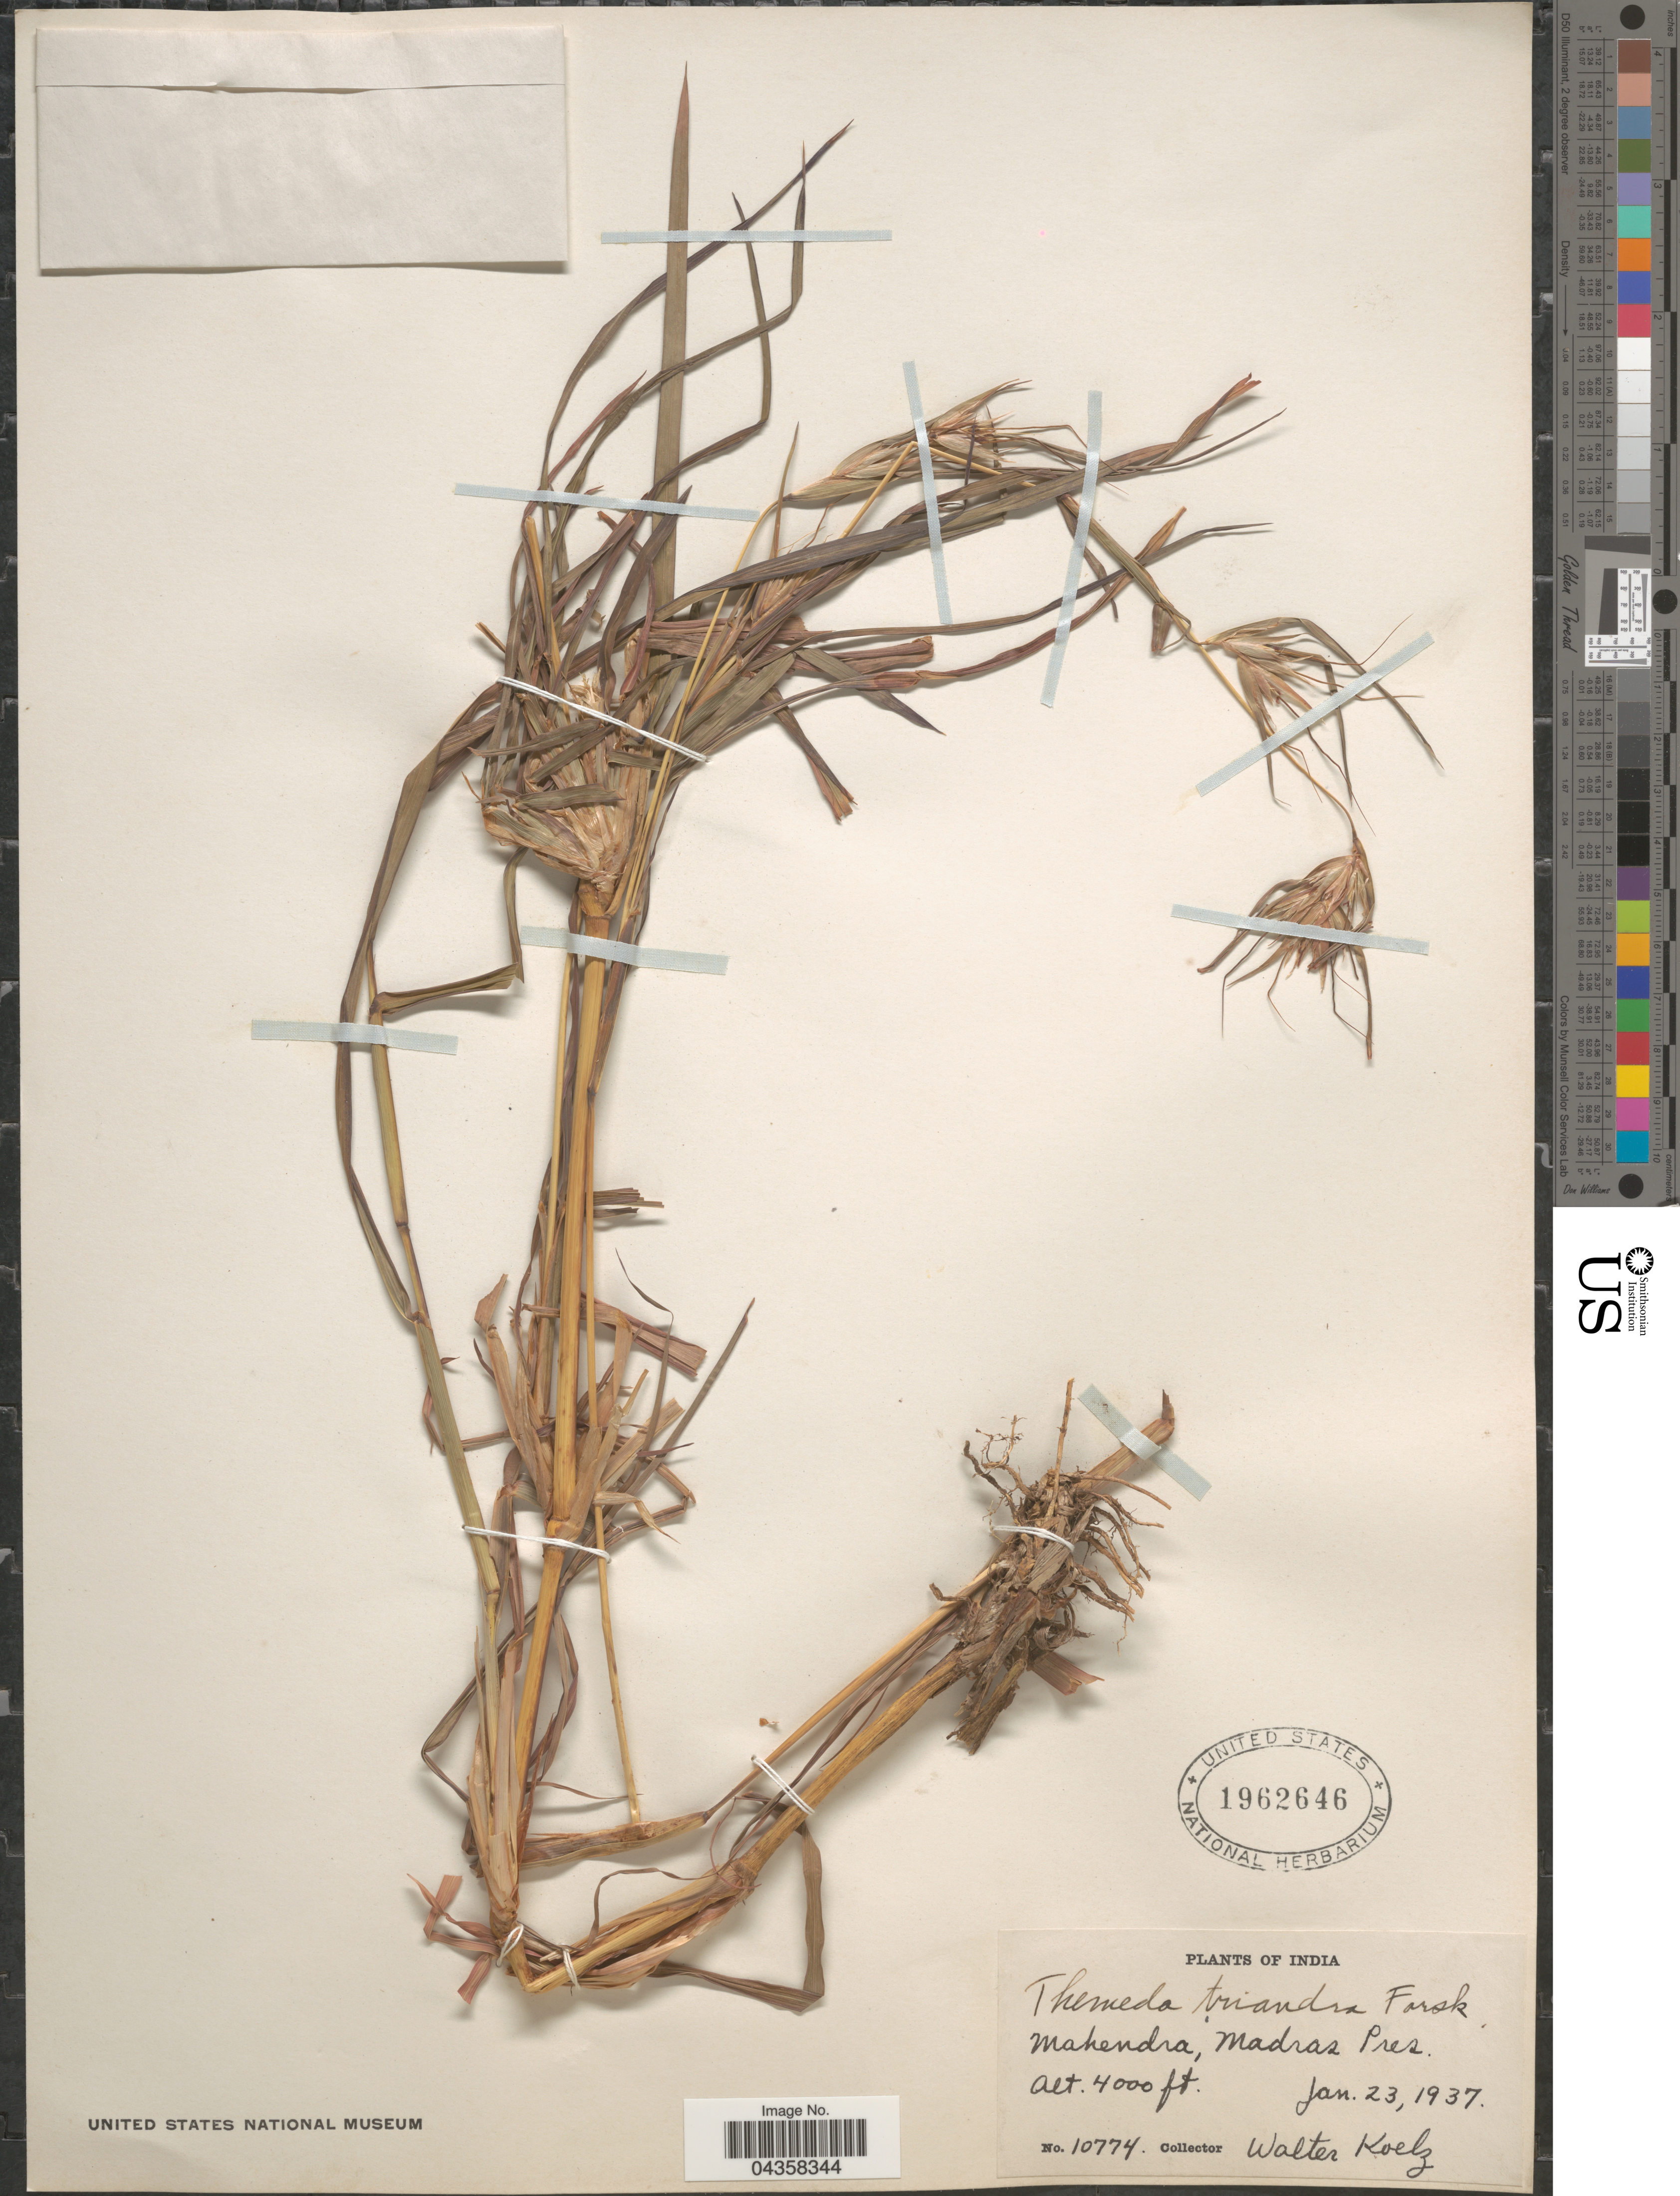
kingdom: Plantae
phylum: Tracheophyta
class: Liliopsida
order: Poales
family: Poaceae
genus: Themeda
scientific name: Themeda triandra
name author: Forssk.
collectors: W. N. Koelz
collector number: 10774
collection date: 1937-01-23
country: India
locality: Mahendra, Madras Pres.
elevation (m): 1219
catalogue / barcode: US 1962646